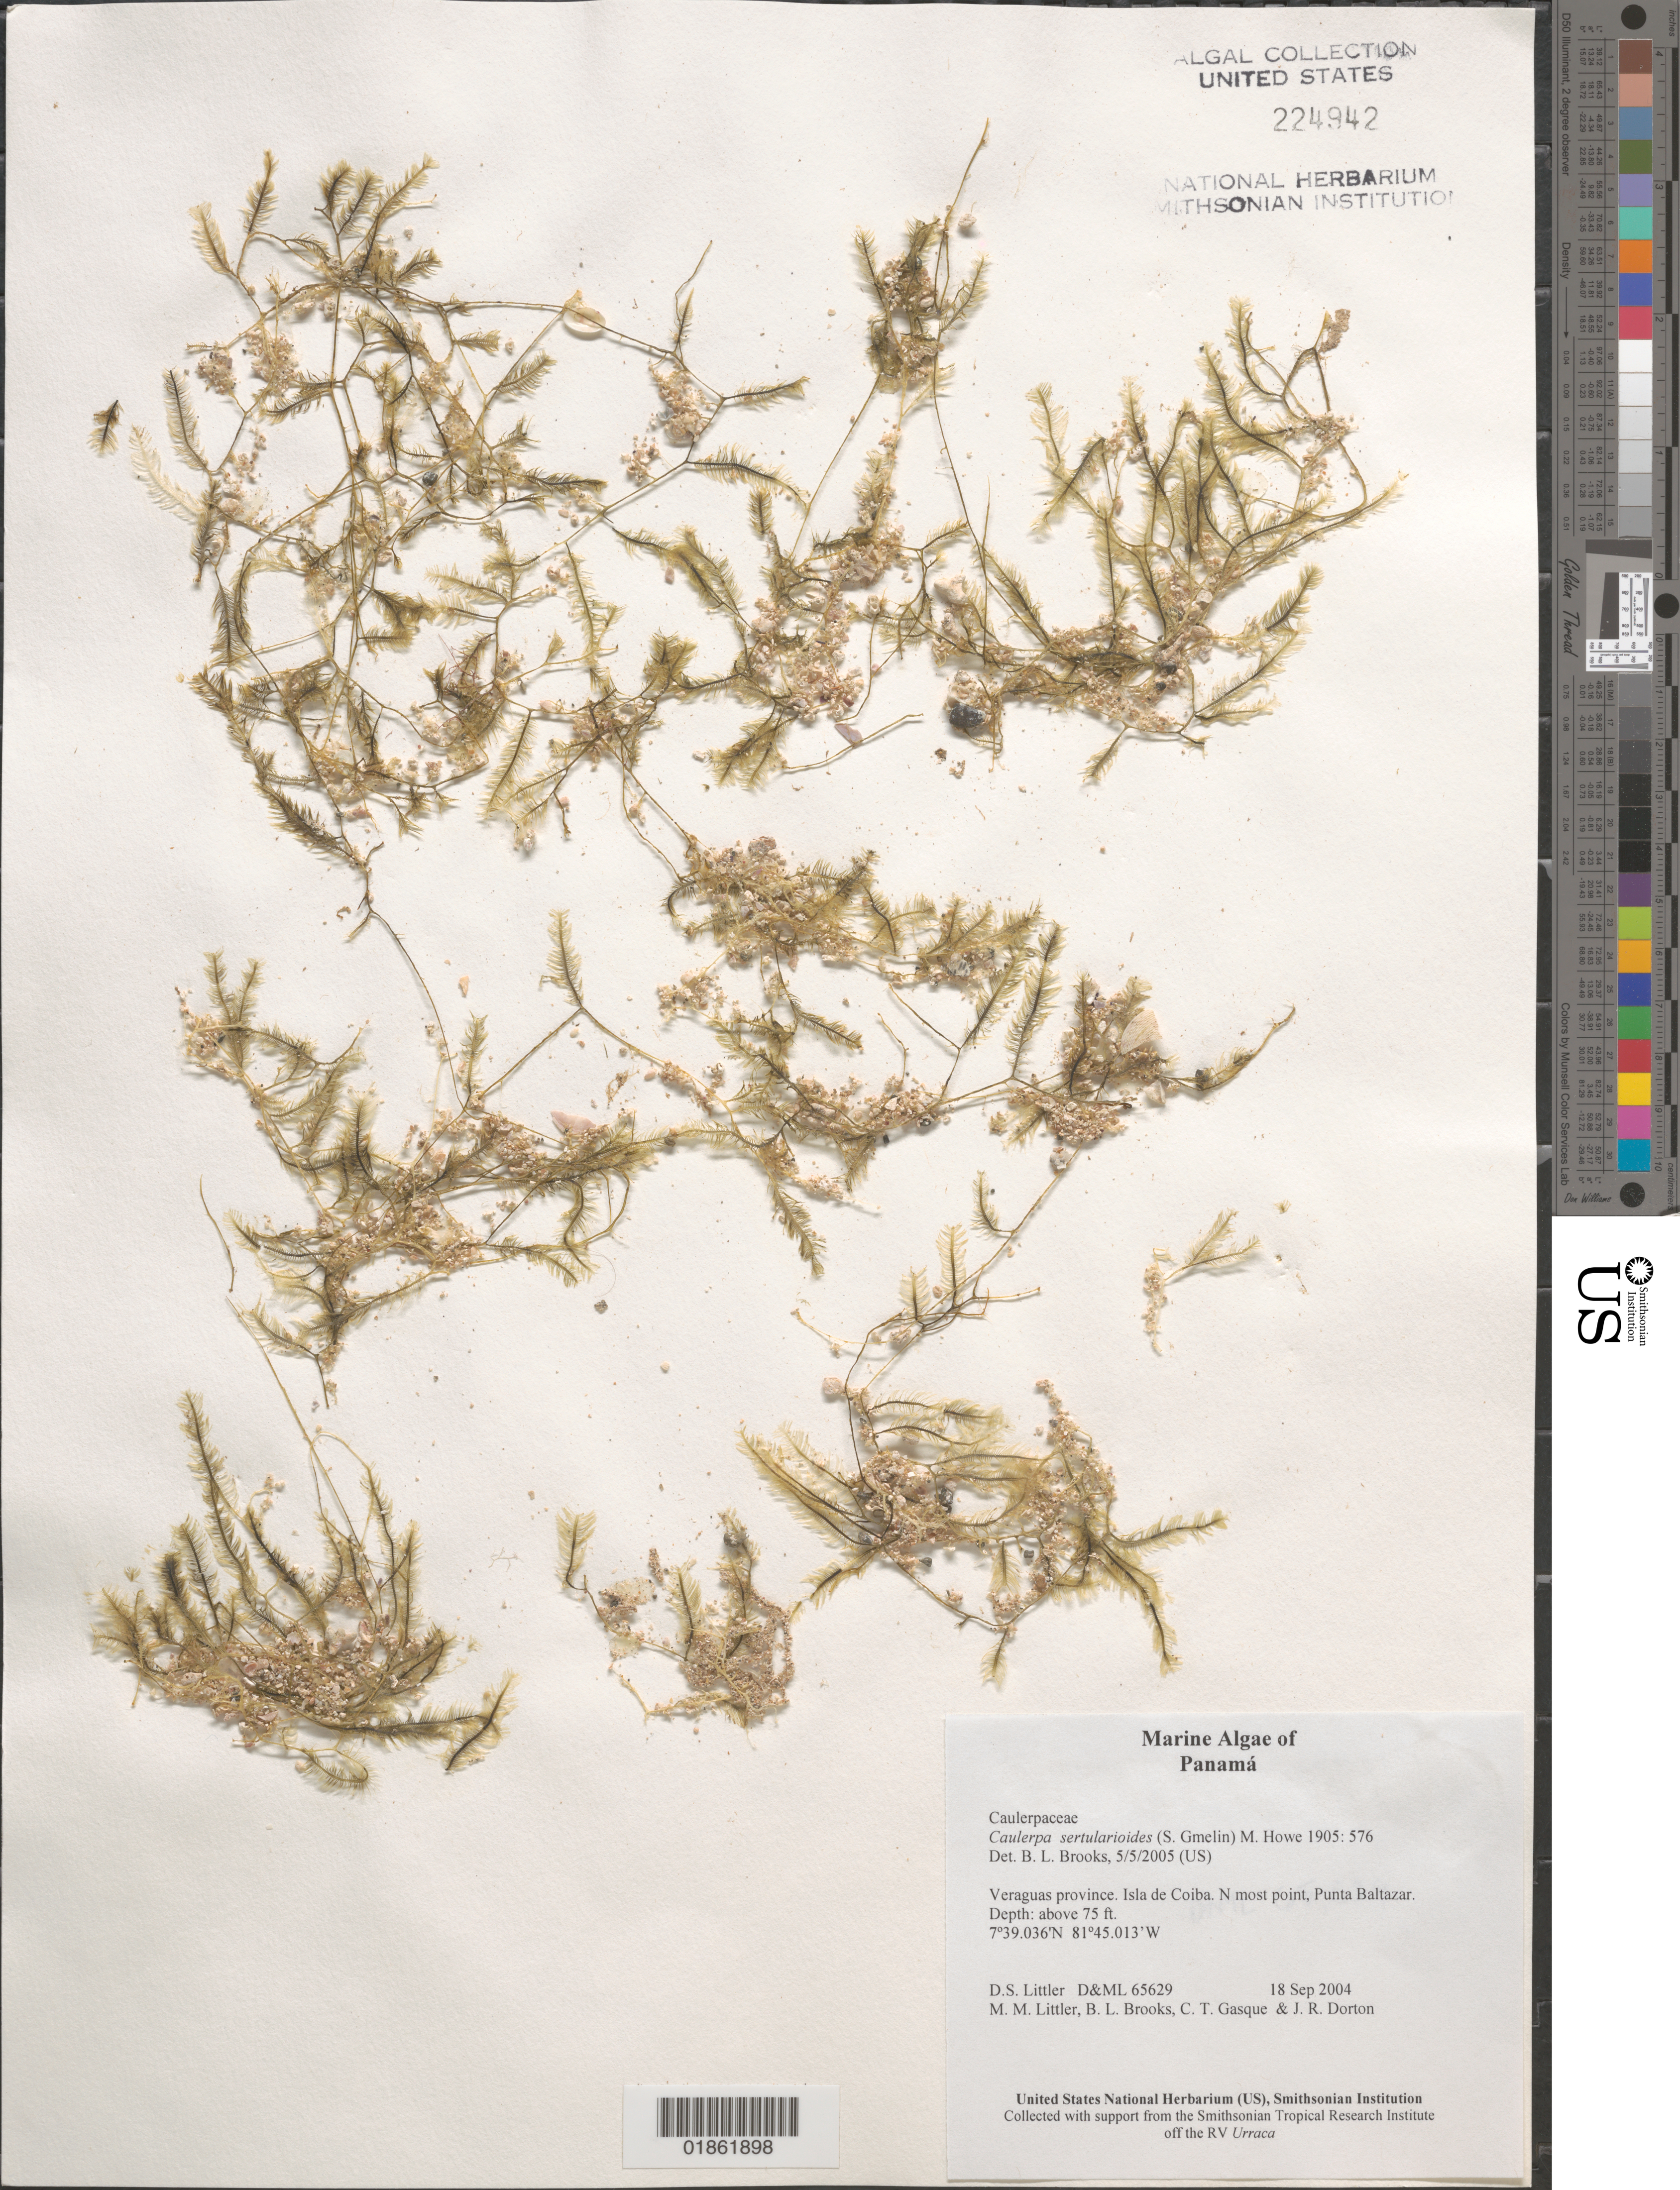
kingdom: Plantae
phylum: Chlorophyta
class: Ulvophyceae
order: Bryopsidales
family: Caulerpaceae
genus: Caulerpa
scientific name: Caulerpa sertularioides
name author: (S.G. Gmel.) M. Howe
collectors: D. S. Littler, M. M. Littler, J. Dorton & C. Gasque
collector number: D&ML 65629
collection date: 2004-09-18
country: Panama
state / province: Veraguas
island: Coiba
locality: Isla de Coiba. Punta Baltazar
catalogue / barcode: US 224942